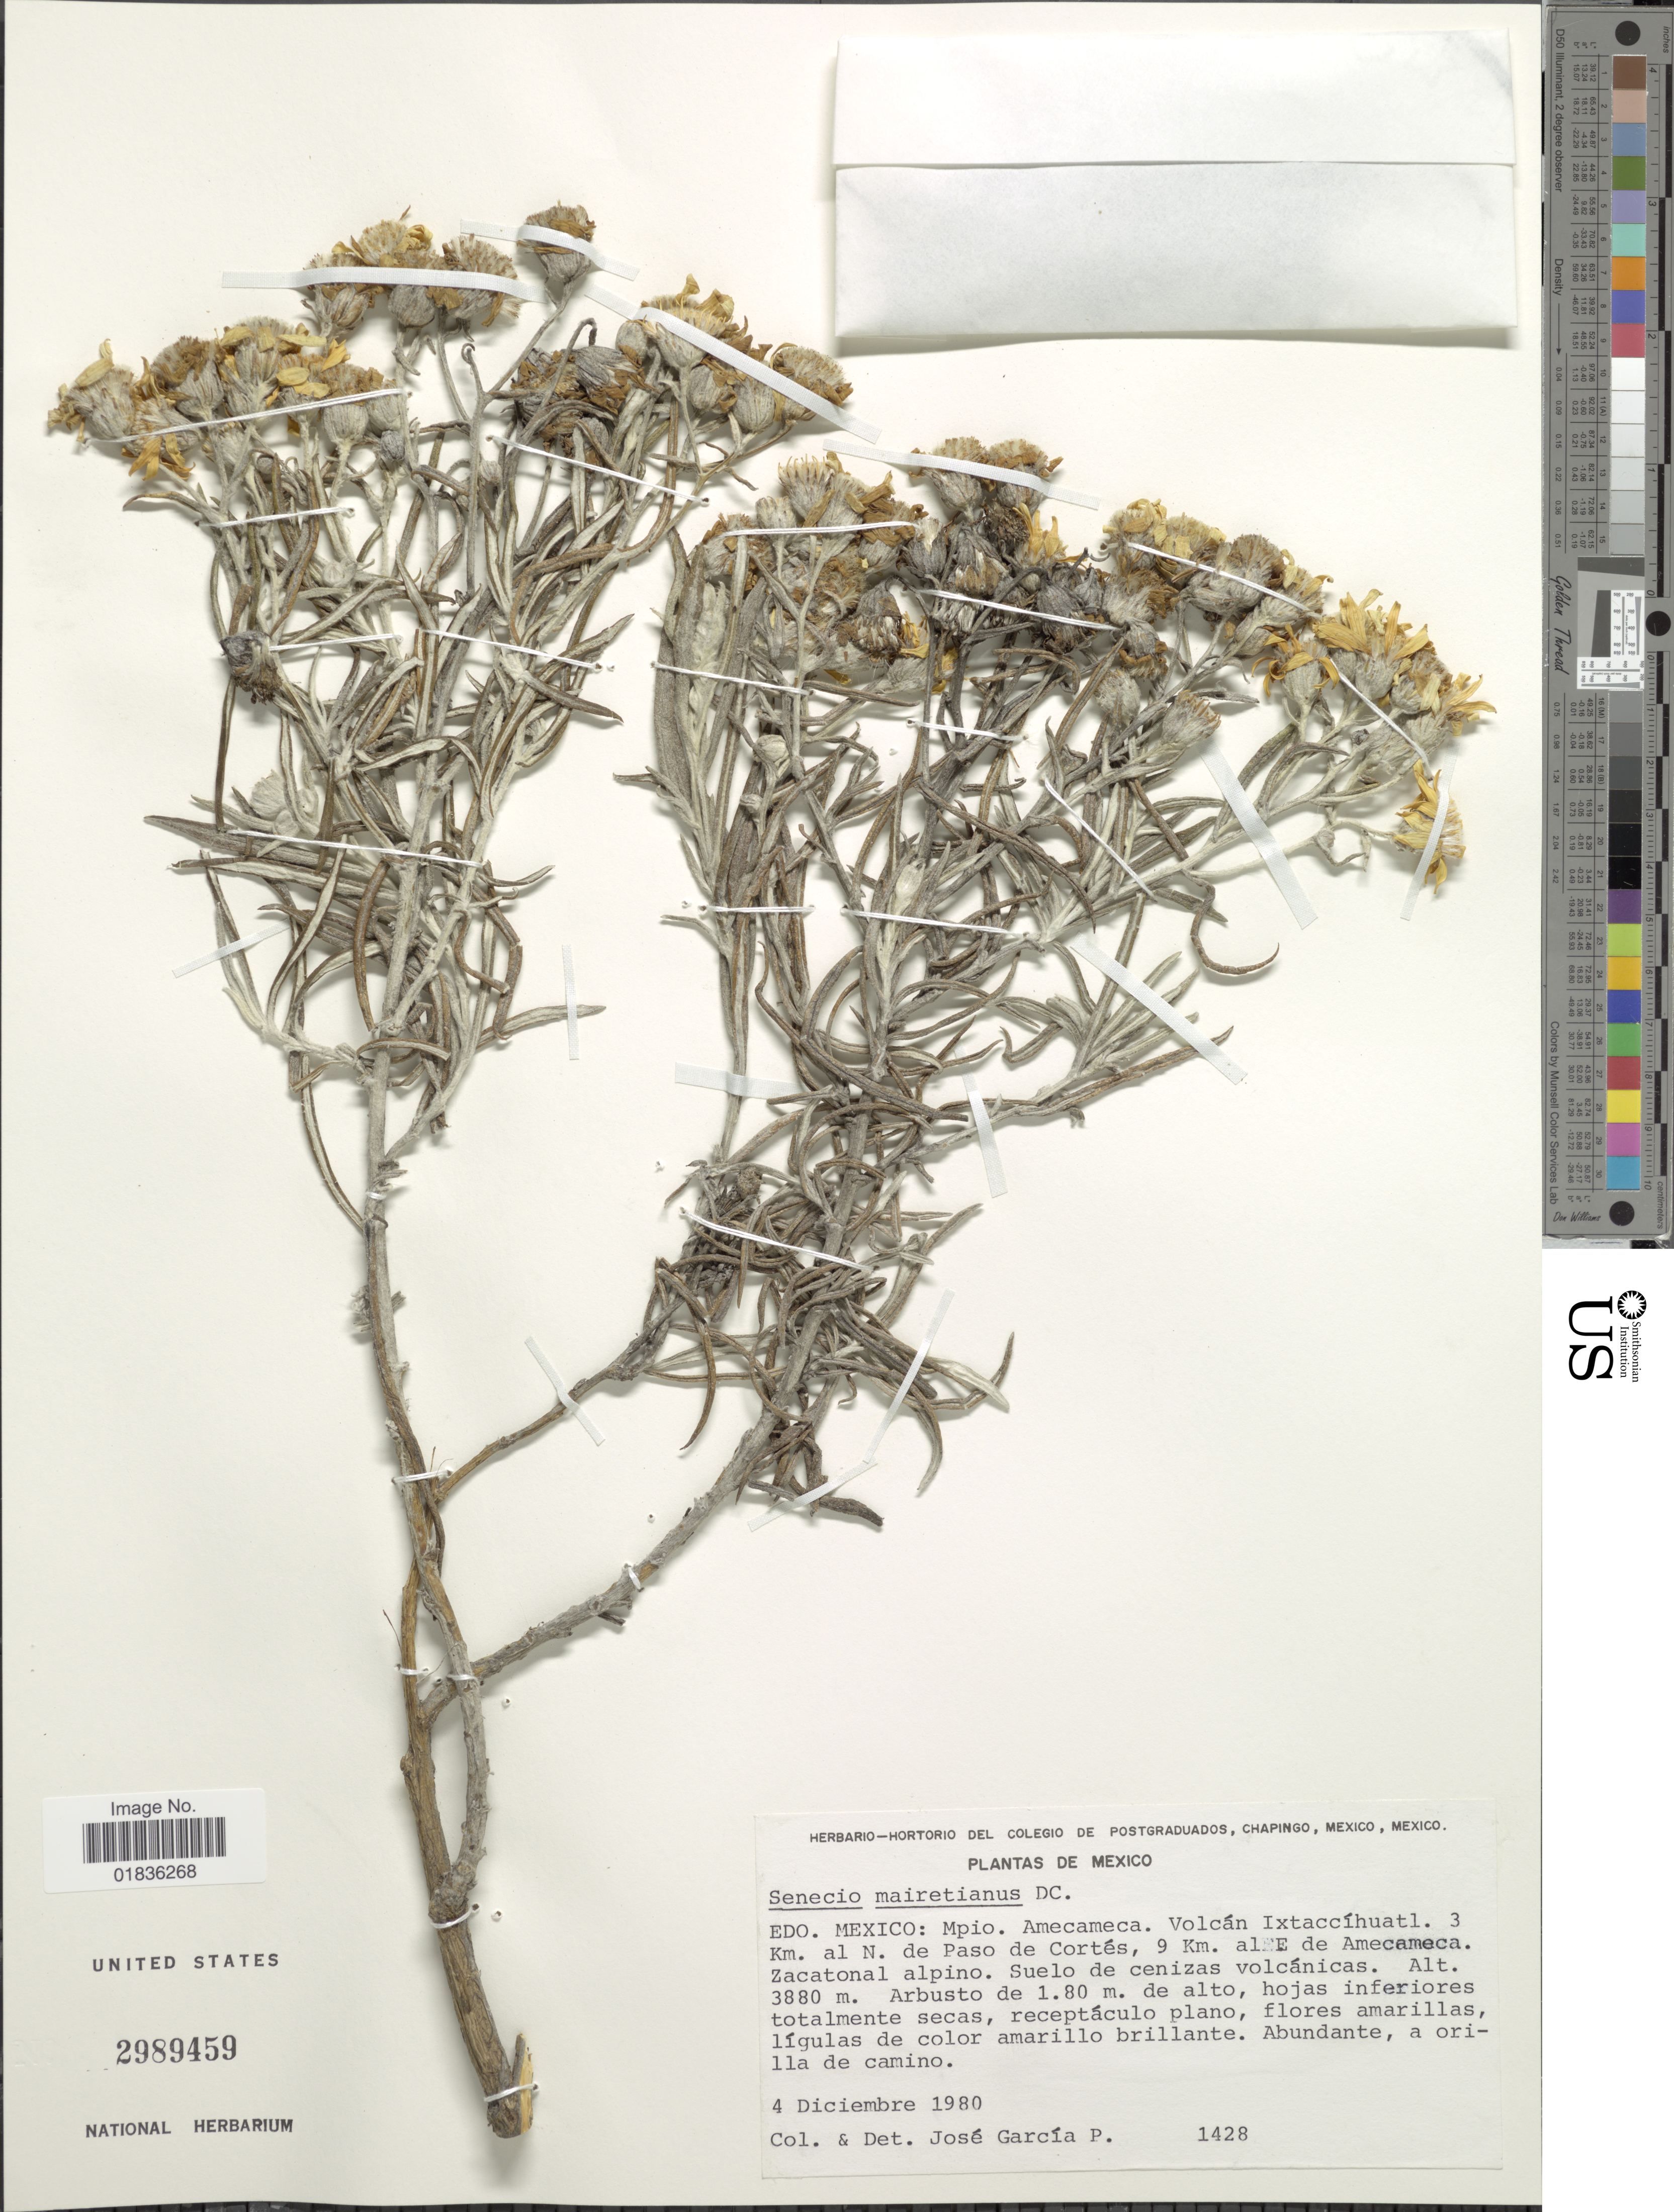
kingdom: Plantae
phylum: Tracheophyta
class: Magnoliopsida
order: Asterales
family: Asteraceae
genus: Senecio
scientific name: Senecio mairetianus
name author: DC.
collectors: J. García-P.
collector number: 1428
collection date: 1980-12-04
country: Mexico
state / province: México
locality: Mpio. Amecameca, Volcan Ixtaccihuitl, 3 Km. al N. de Paso de Cortes, 9 Km. al SE de Amecameca Zacatonal alpino.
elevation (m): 3880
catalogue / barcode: US 2989459